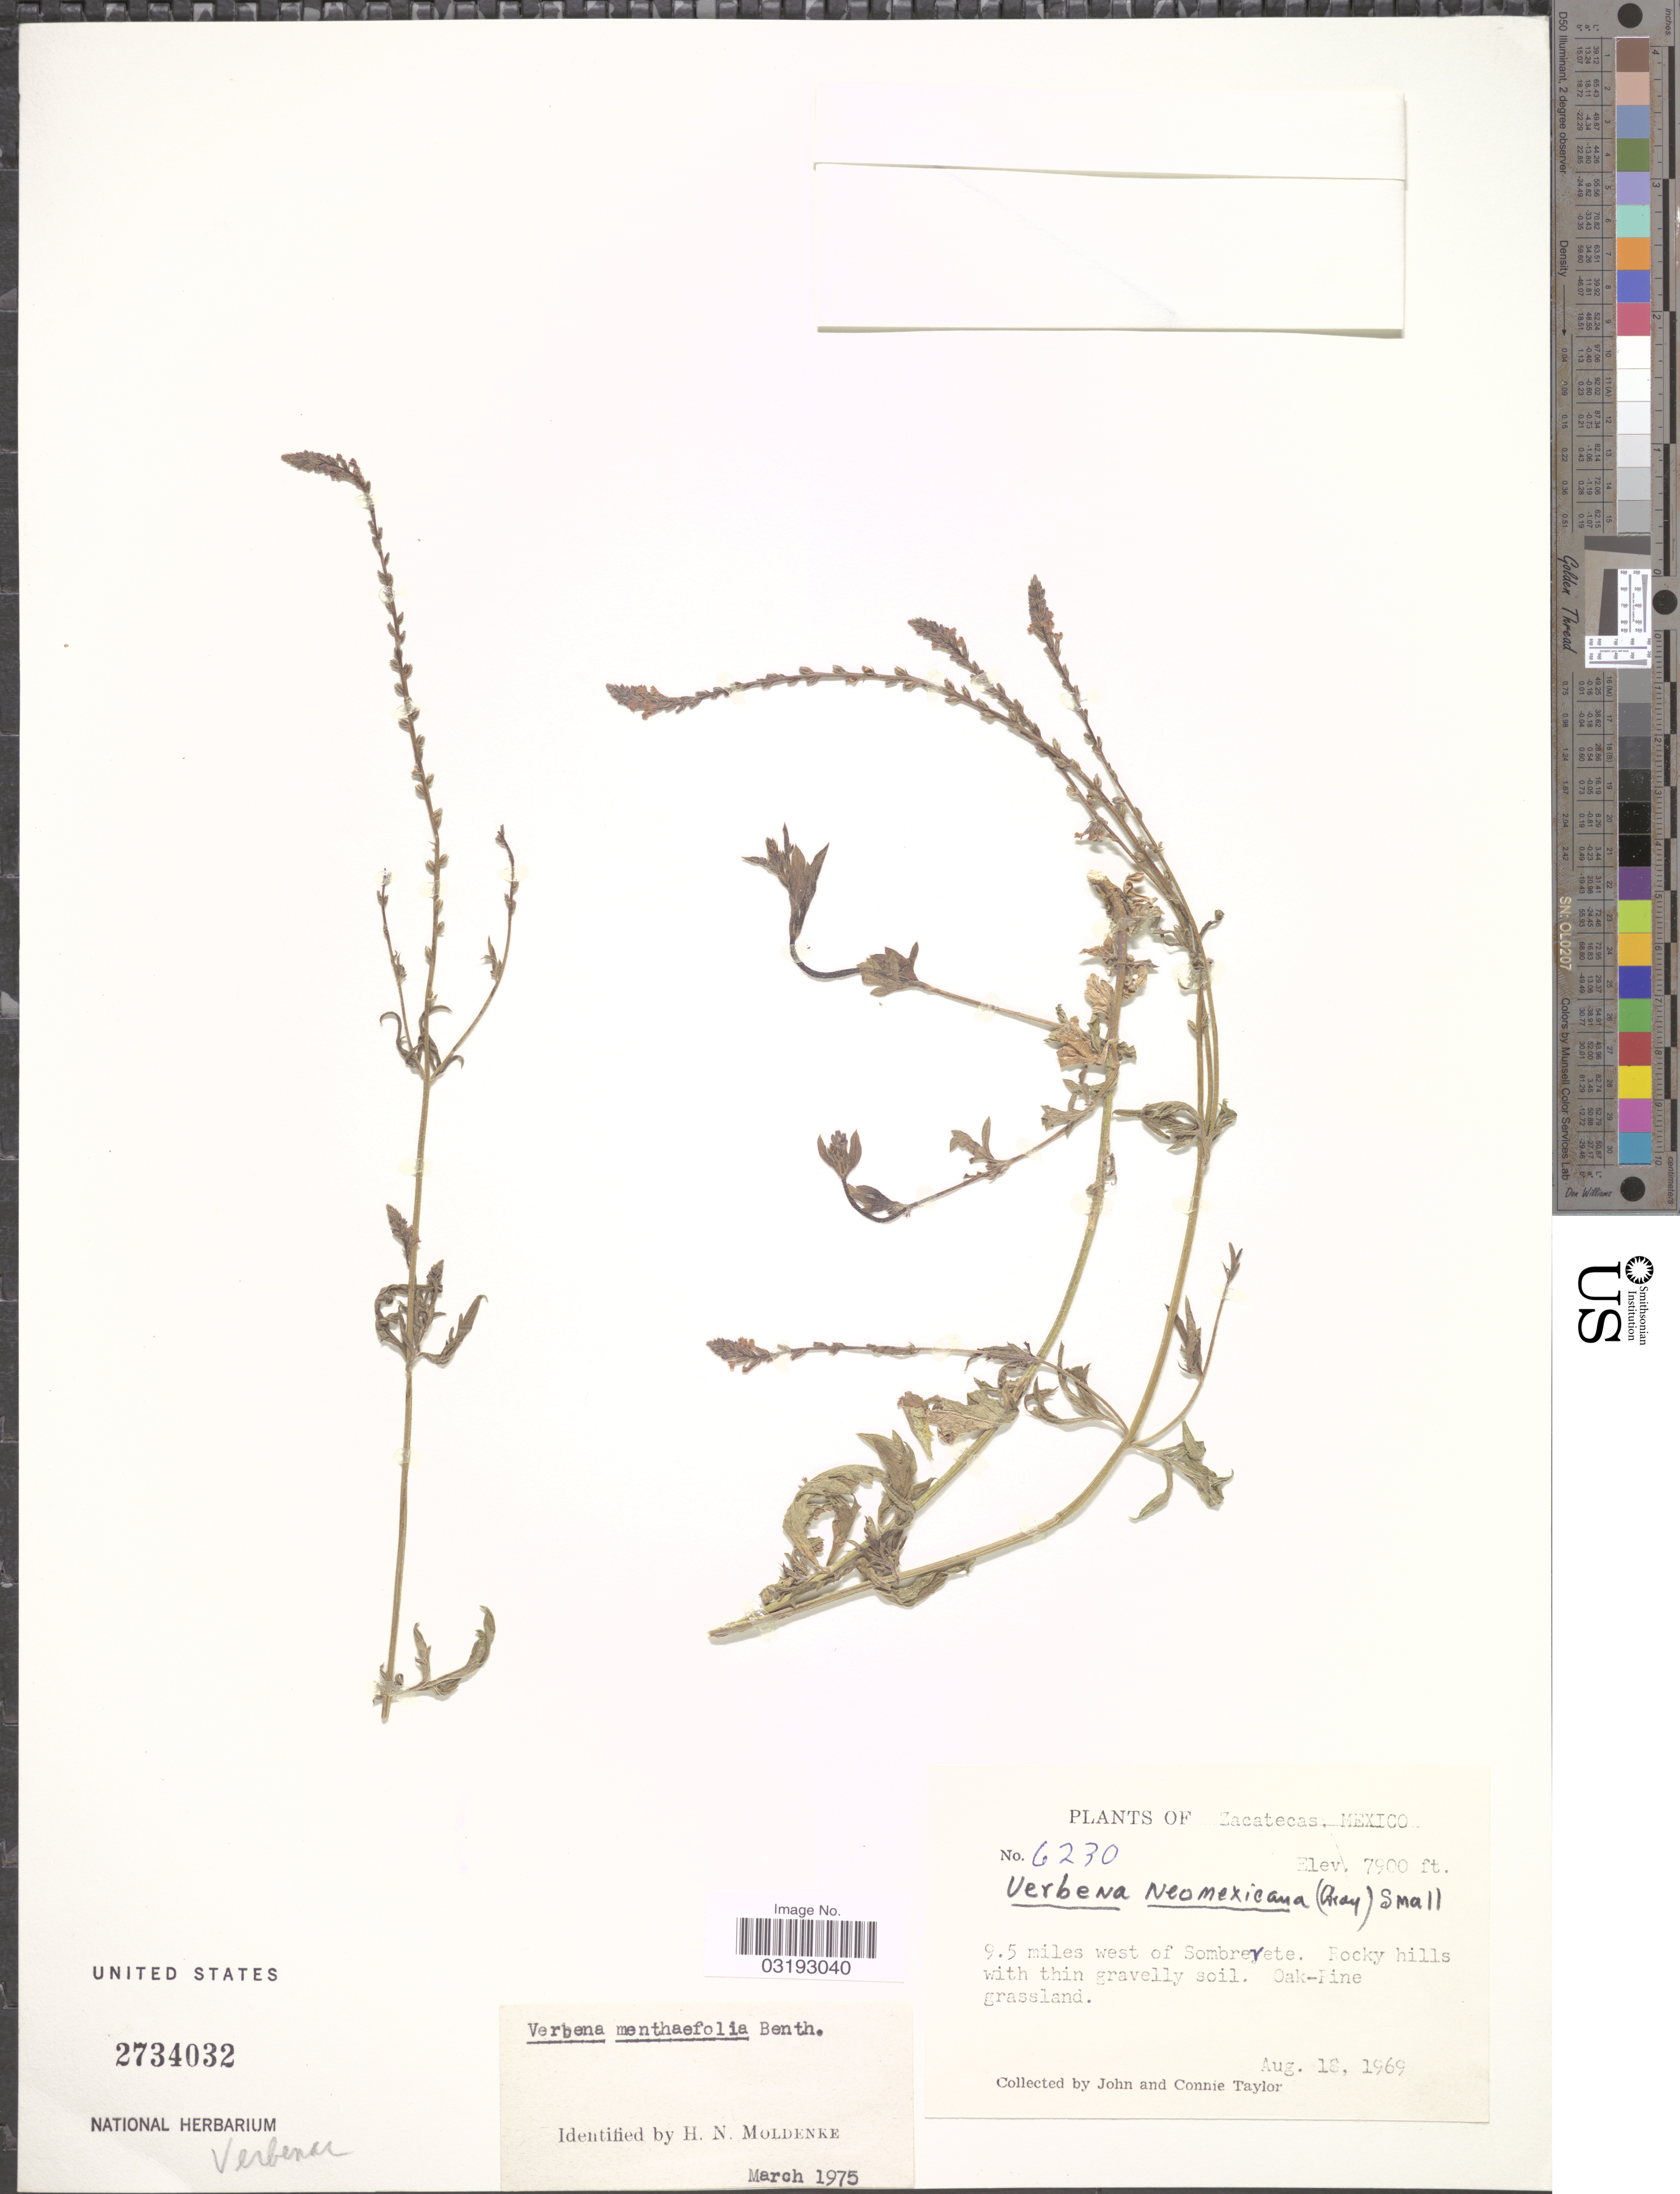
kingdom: Plantae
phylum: Tracheophyta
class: Magnoliopsida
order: Lamiales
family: Verbenaceae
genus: Verbena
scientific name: Verbena menthaefolia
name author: Benth.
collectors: J. Taylor & C. Taylor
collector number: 6230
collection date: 1969-08-18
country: Mexico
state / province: Zacatecas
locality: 9.5 miles west of Sobrerete.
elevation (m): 2408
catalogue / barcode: US 2734032